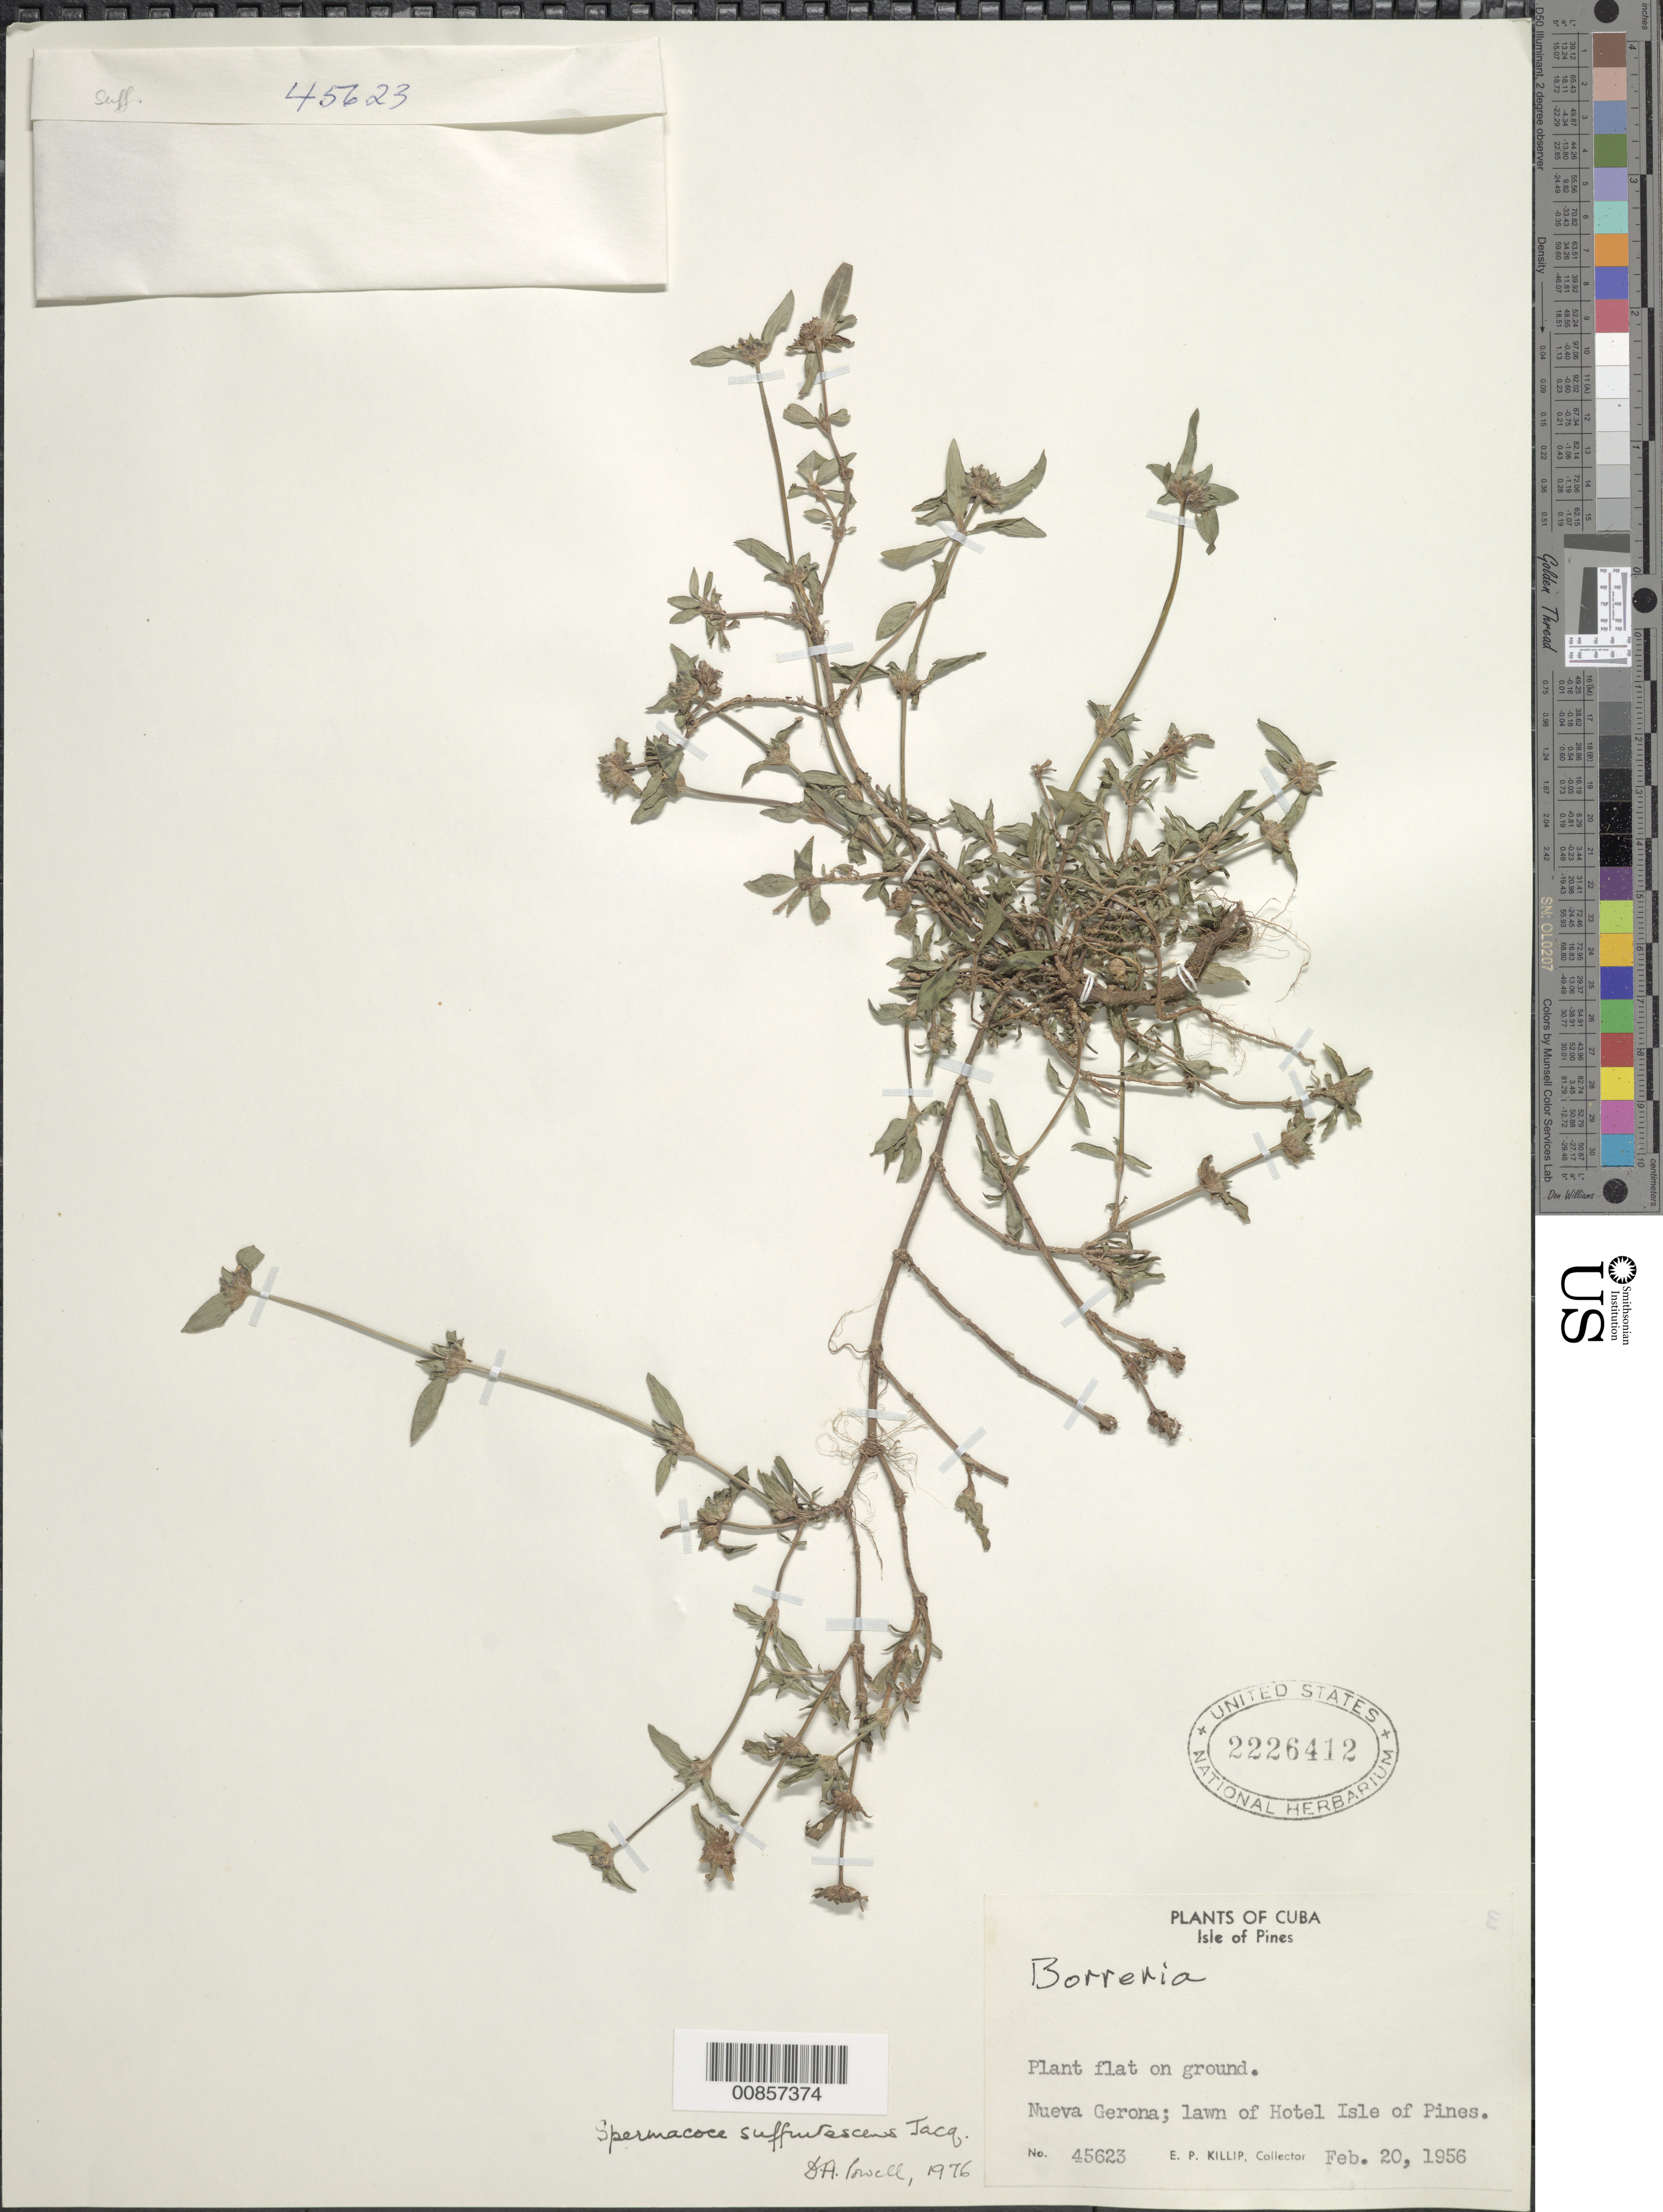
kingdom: Plantae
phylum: Tracheophyta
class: Magnoliopsida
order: Gentianales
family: Rubiaceae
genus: Spermacoce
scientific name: Spermacoce remota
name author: Lam.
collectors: E. P. Killip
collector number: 45623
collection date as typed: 20 Feb 1956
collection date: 1956-02-20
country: Cuba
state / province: Isla de La Juventud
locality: Nueva Gerona; lawn of Hotel Isle of Pines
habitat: Lawn of hotel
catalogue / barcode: US 2226412